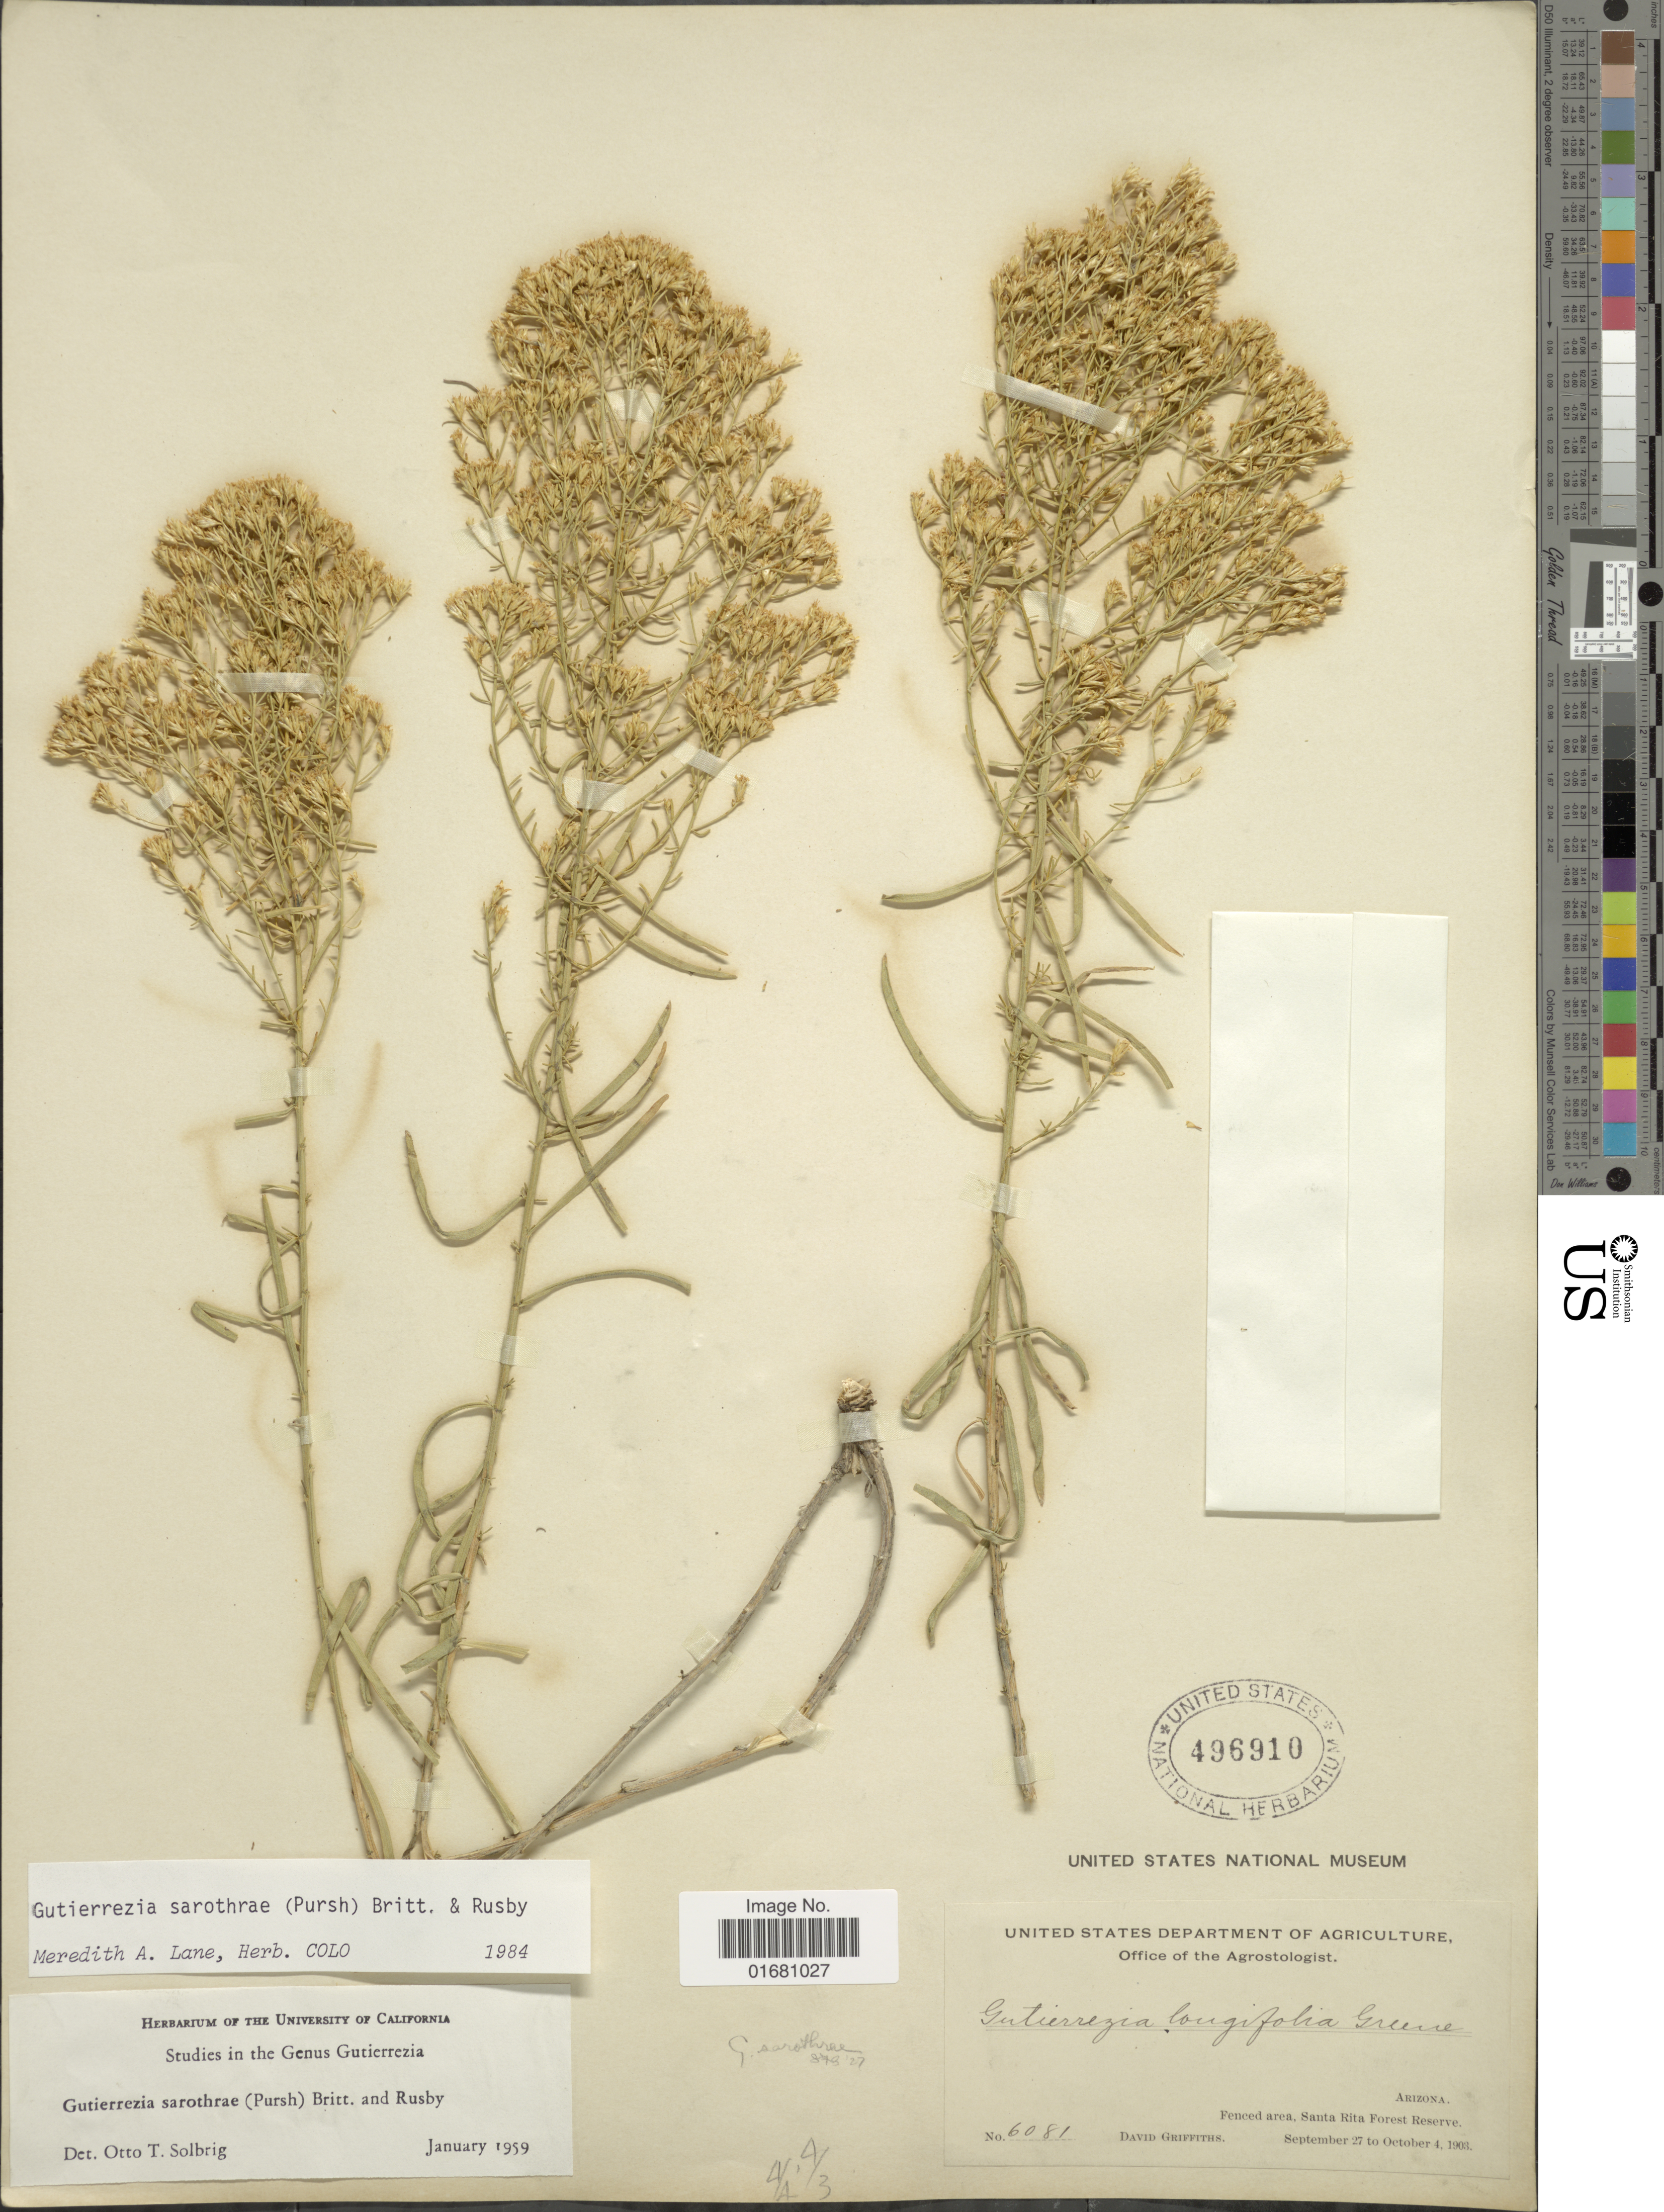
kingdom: Plantae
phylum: Tracheophyta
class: Magnoliopsida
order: Asterales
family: Asteraceae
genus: Gutierrezia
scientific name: Gutierrezia sarothrae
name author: (Pursh) Britton & Rusby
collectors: D. Griffiths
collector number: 6081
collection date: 1903-09-27/1903-10-04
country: United States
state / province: Arizona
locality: Fenced area, Santa Rita Forest Reserve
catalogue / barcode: US 496910